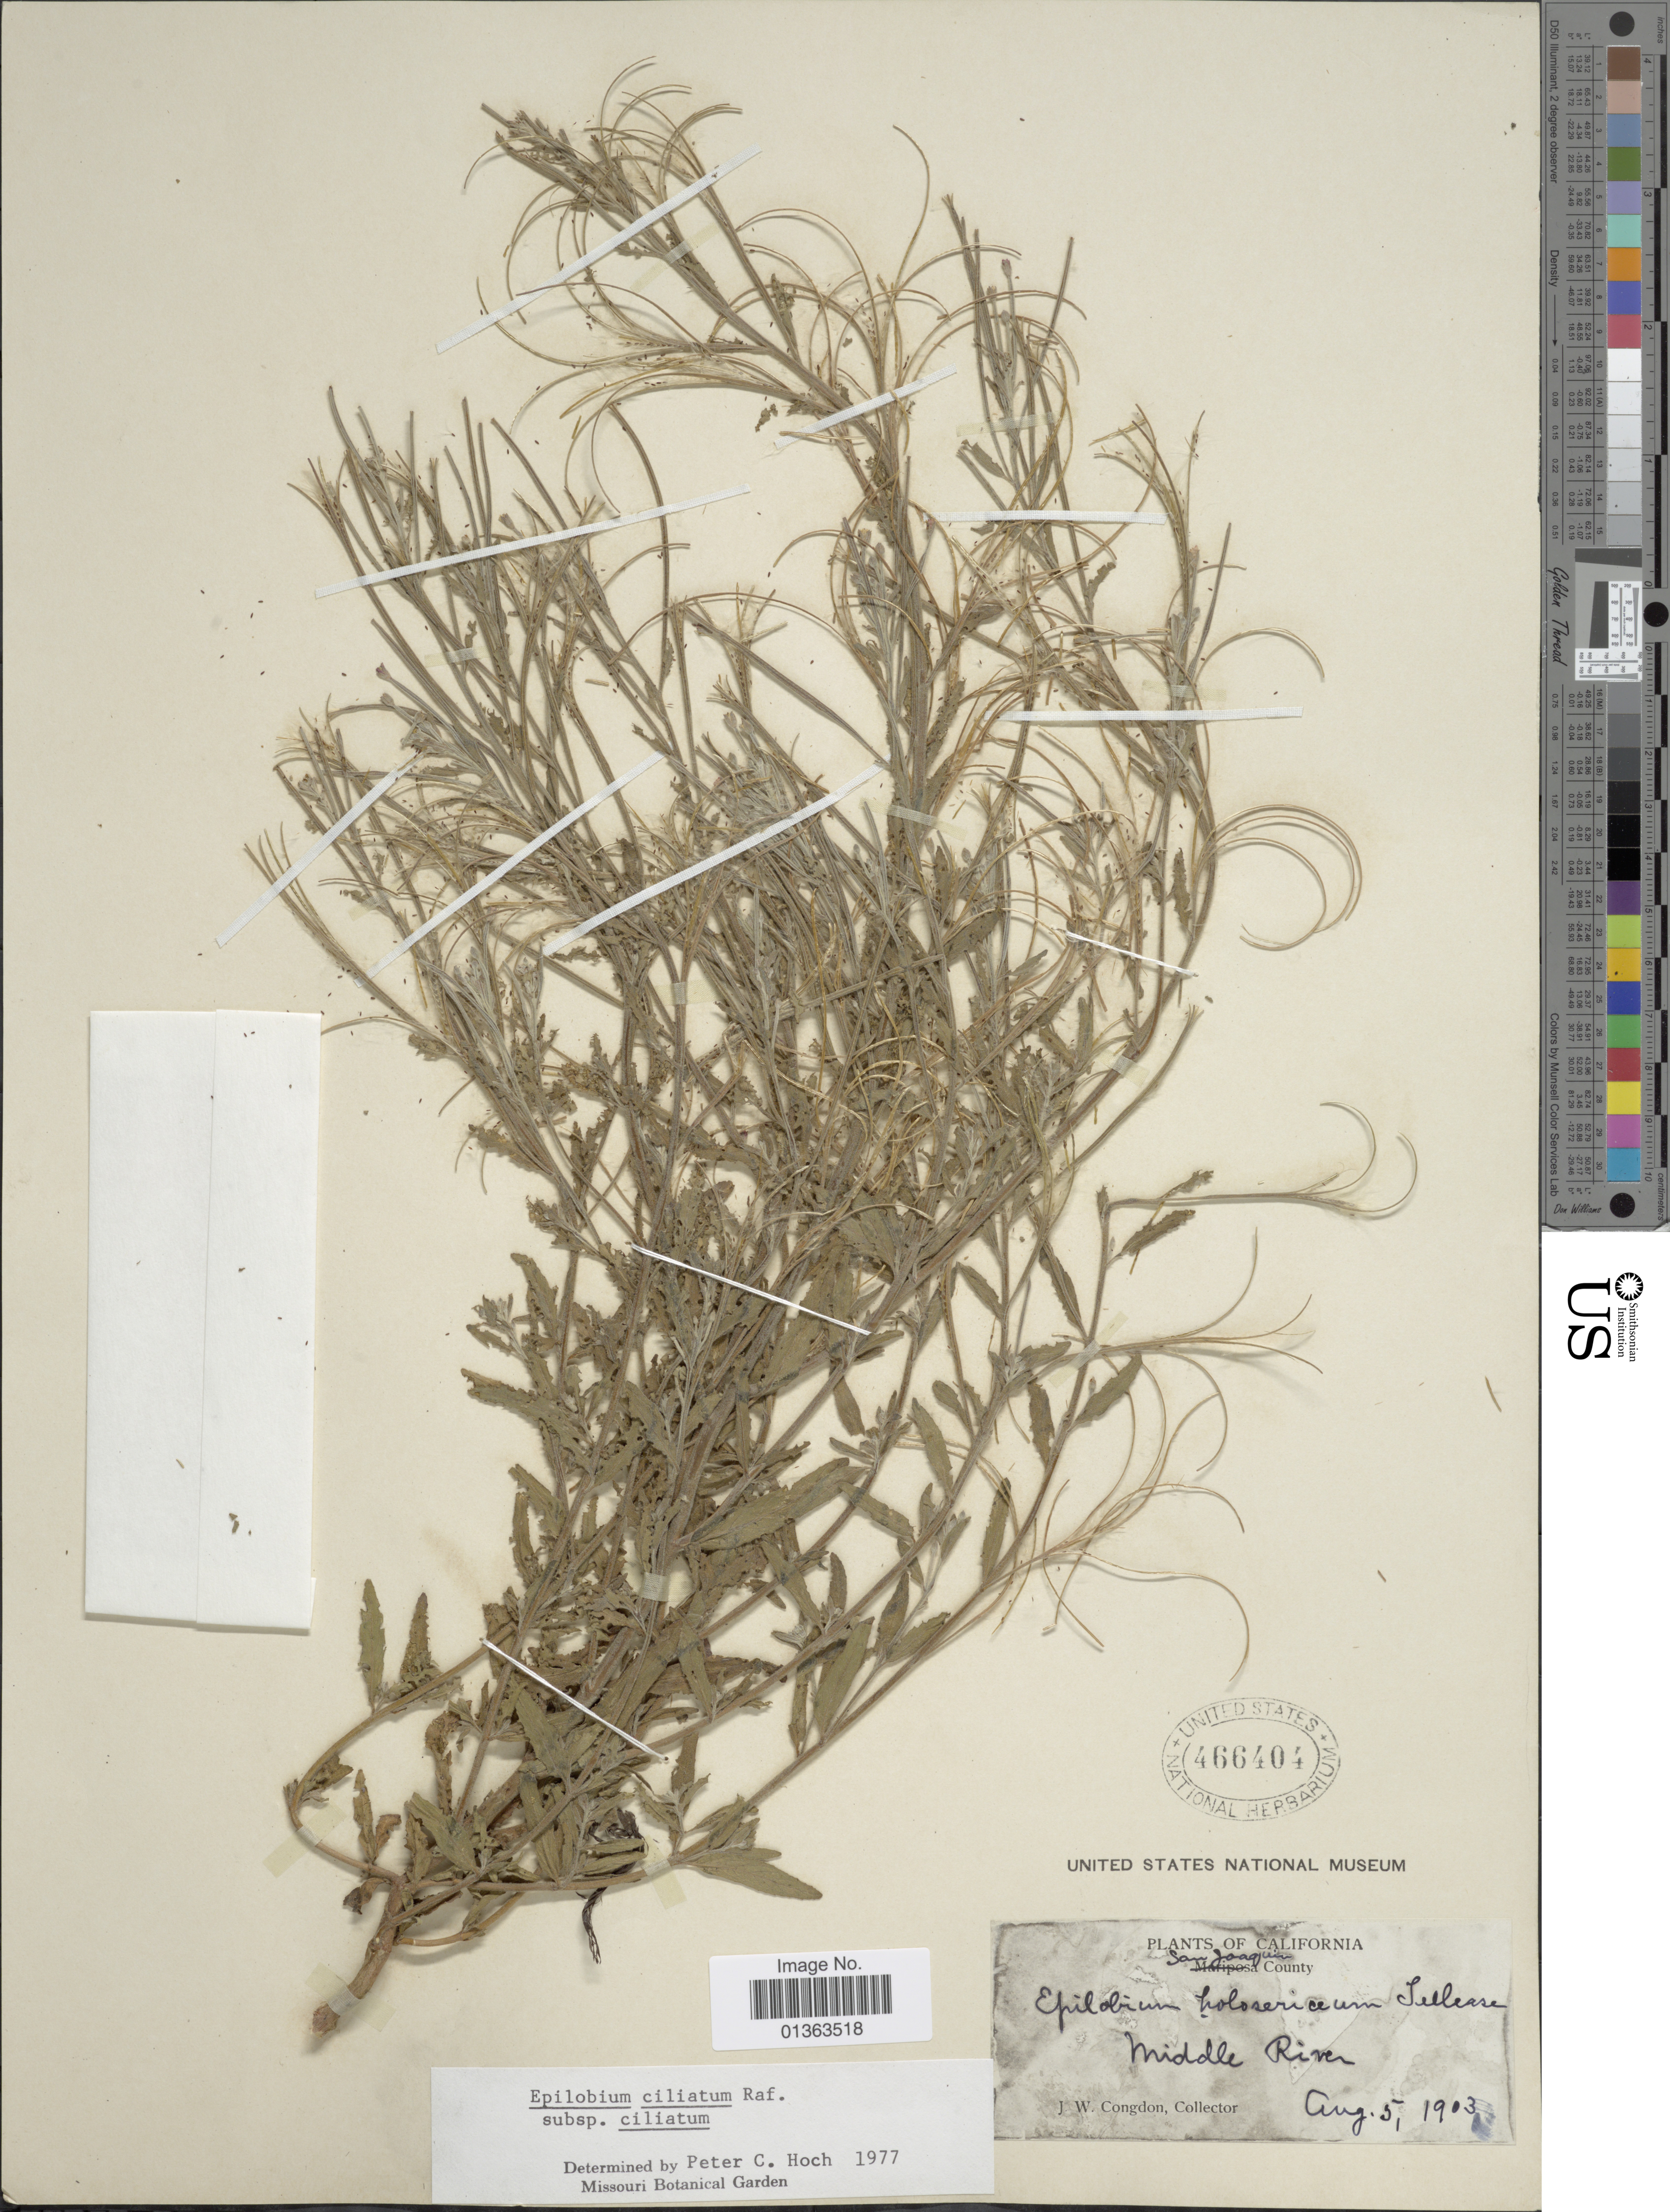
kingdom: Plantae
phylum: Tracheophyta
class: Magnoliopsida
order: Myrtales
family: Onagraceae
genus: Epilobium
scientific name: Epilobium ciliatum subsp. ciliatum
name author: Raf.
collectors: J. W. Congdon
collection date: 1903-08-05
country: United States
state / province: California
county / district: San Joaquin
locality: San Joaquin County. Middle River.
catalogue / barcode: US 466404